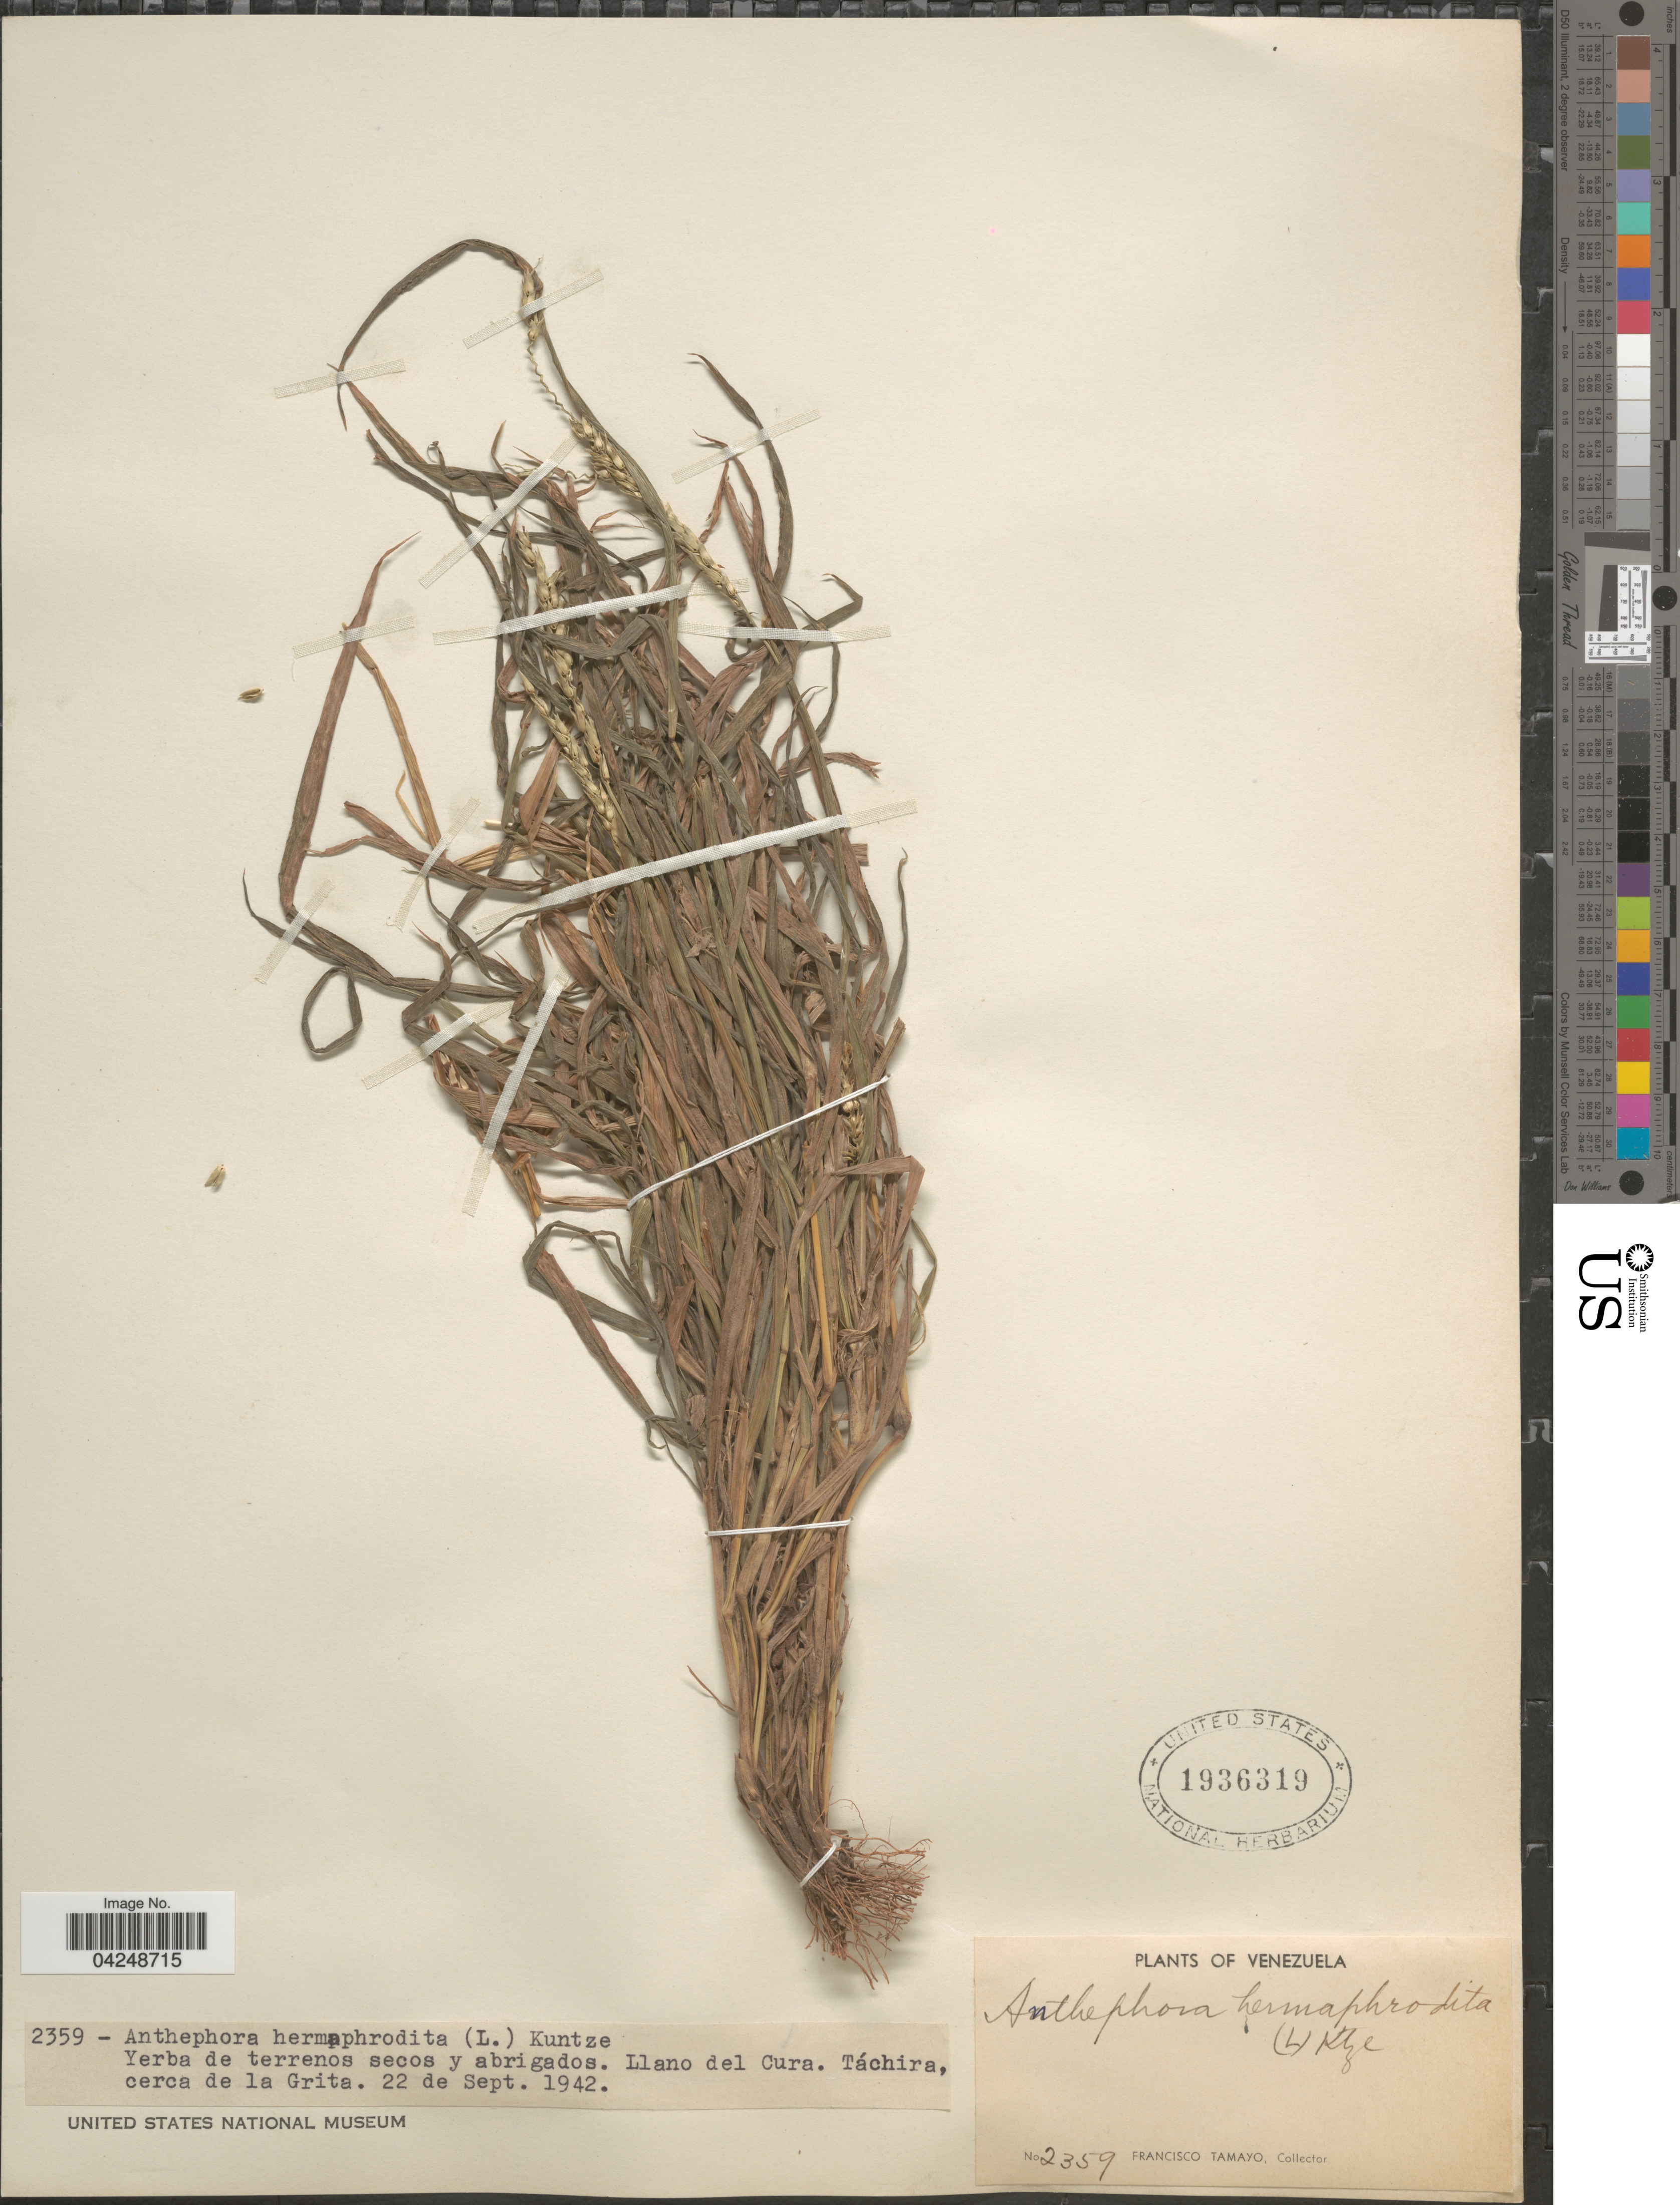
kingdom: Plantae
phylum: Tracheophyta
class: Liliopsida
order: Poales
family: Poaceae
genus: Anthephora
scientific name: Anthephora hermaphrodita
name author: (L.) Kuntze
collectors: F. Tamayo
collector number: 2359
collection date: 1942-09-22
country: Venezuela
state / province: Tachira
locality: Yerba de terrenos secos y abrigados. Llano del Cura. Táchira, cerca de la Grita.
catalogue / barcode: US 1936319